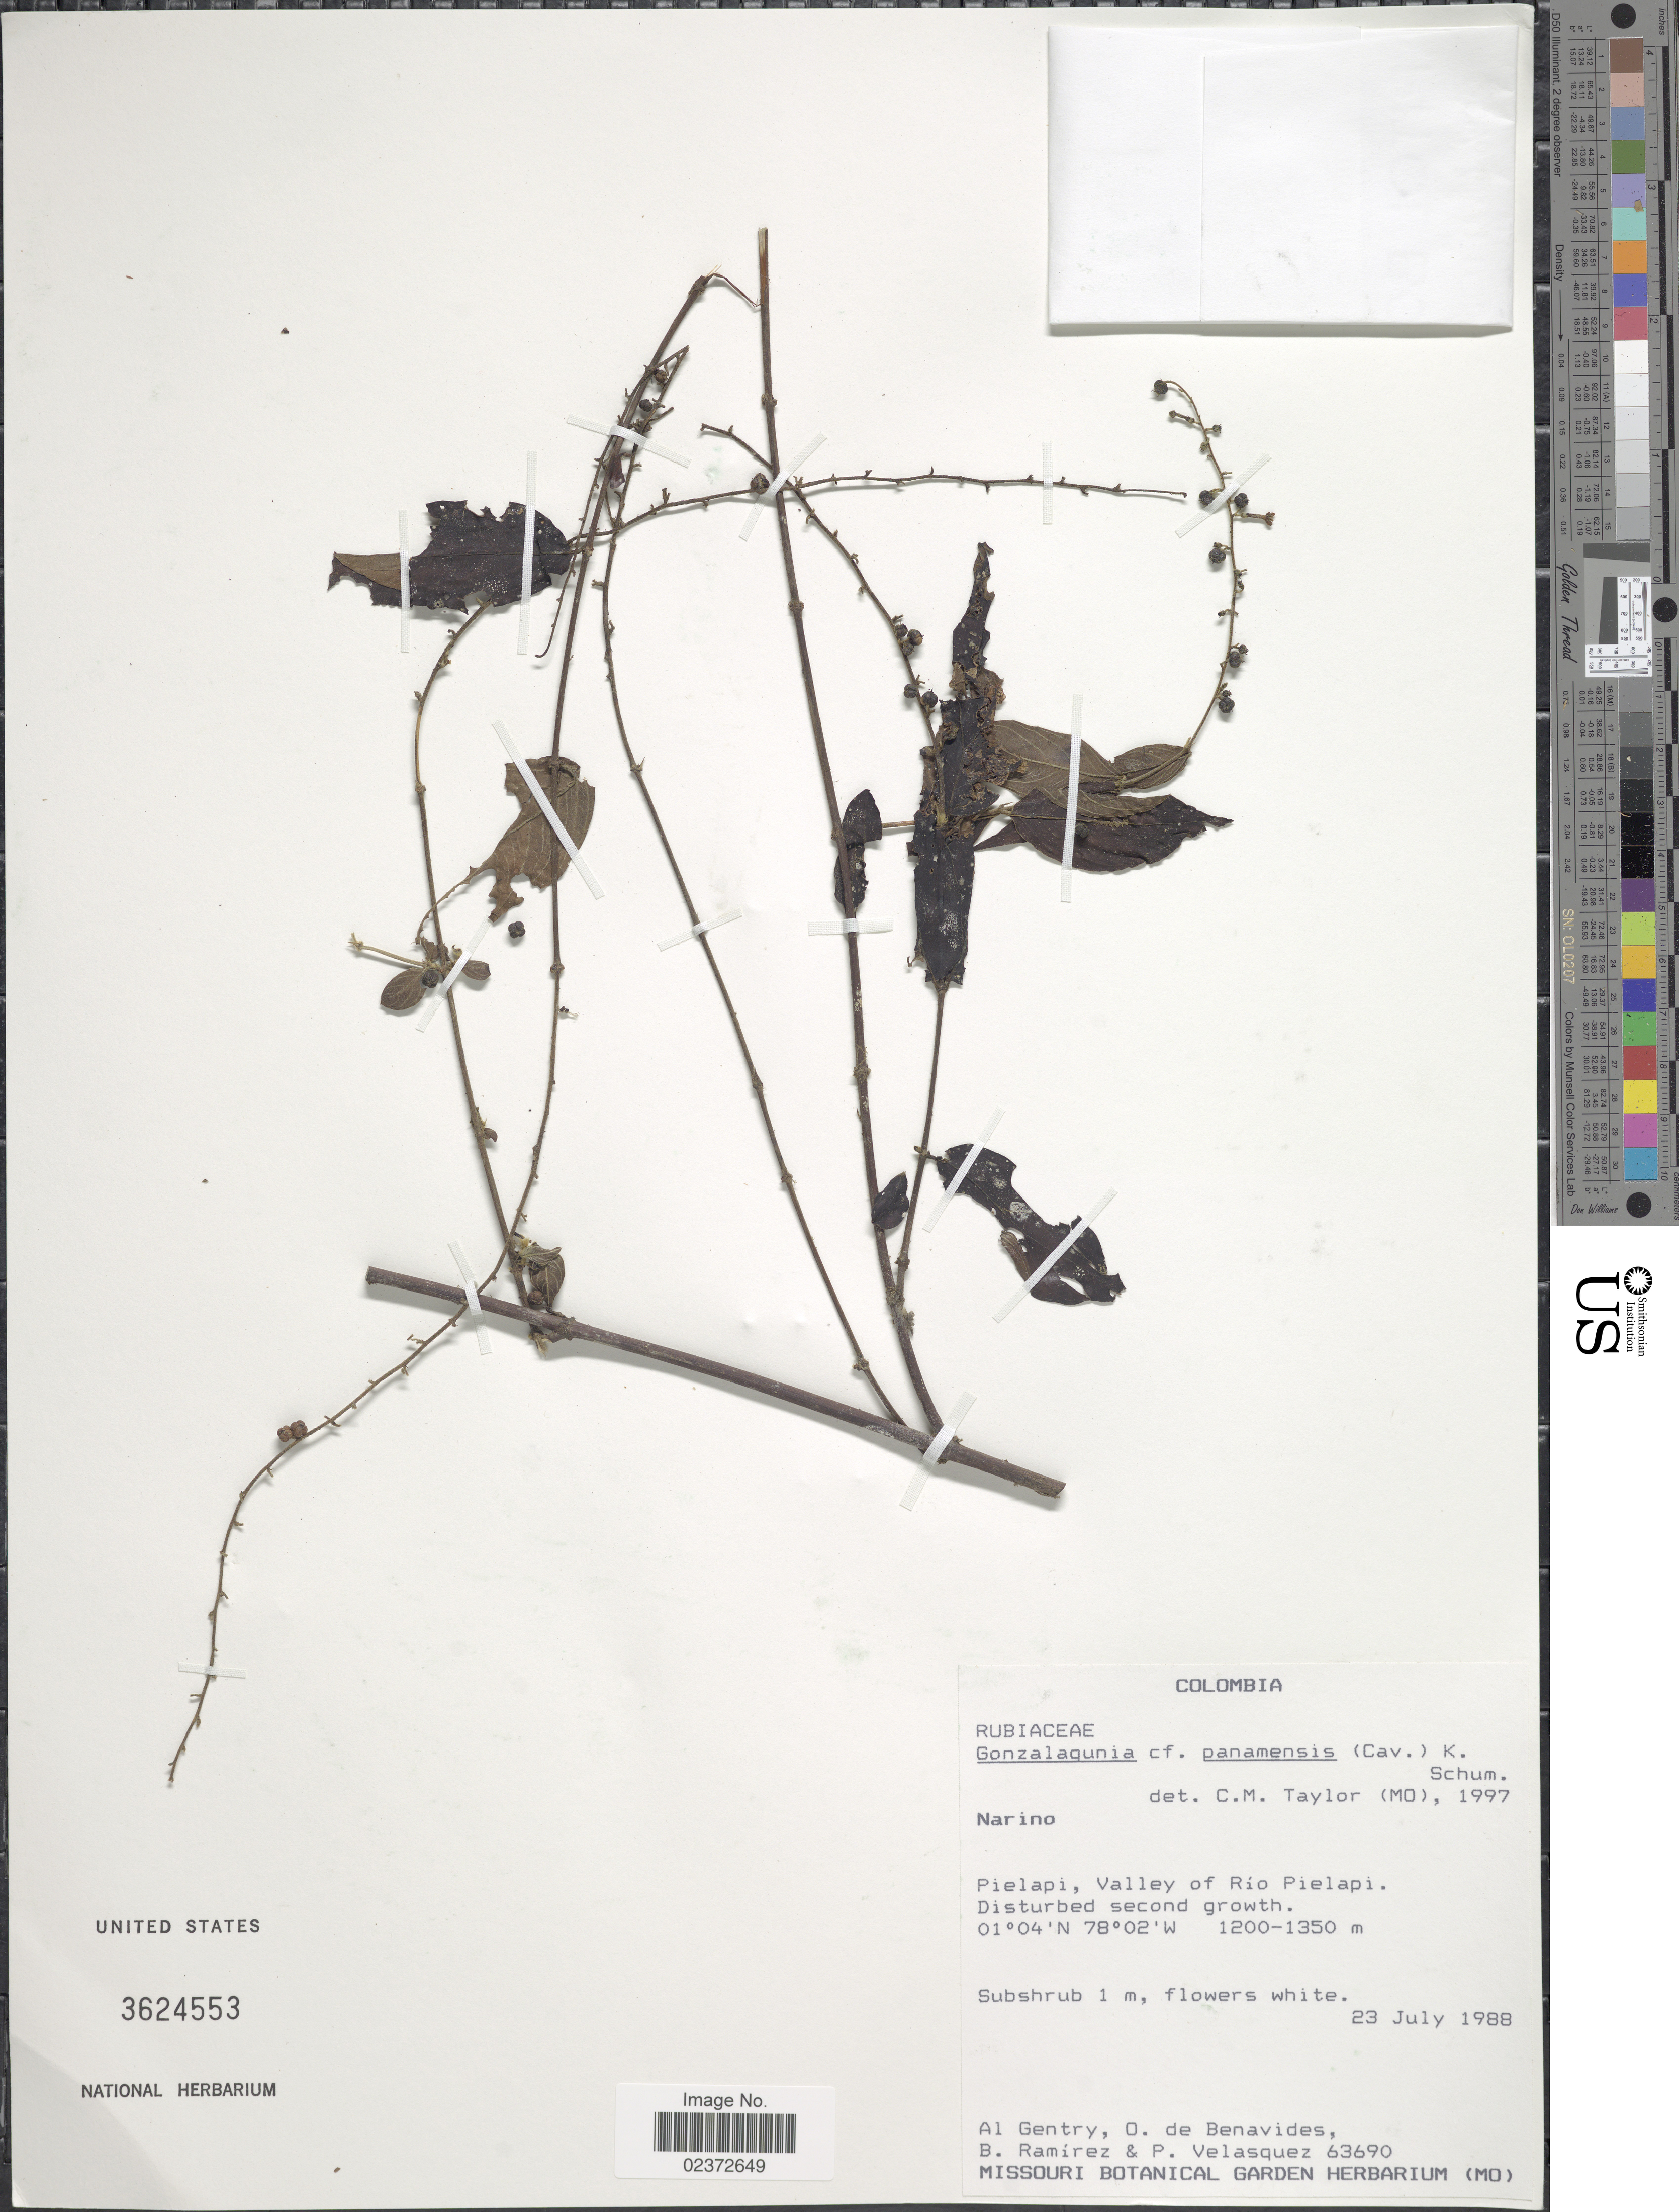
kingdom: Plantae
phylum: Tracheophyta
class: Magnoliopsida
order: Gentianales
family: Rubiaceae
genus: Gonzalagunia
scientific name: Gonzalagunia panamensis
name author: (Cav.) K. Schum.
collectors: A. H. Gentry, Olga S. de Benavides, B. Ramírez & P. Velasquez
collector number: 63690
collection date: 1988-07-23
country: Colombia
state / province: Nariño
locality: Pielpai, Valley of Rio Pielapi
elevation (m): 1200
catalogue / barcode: US 3624553